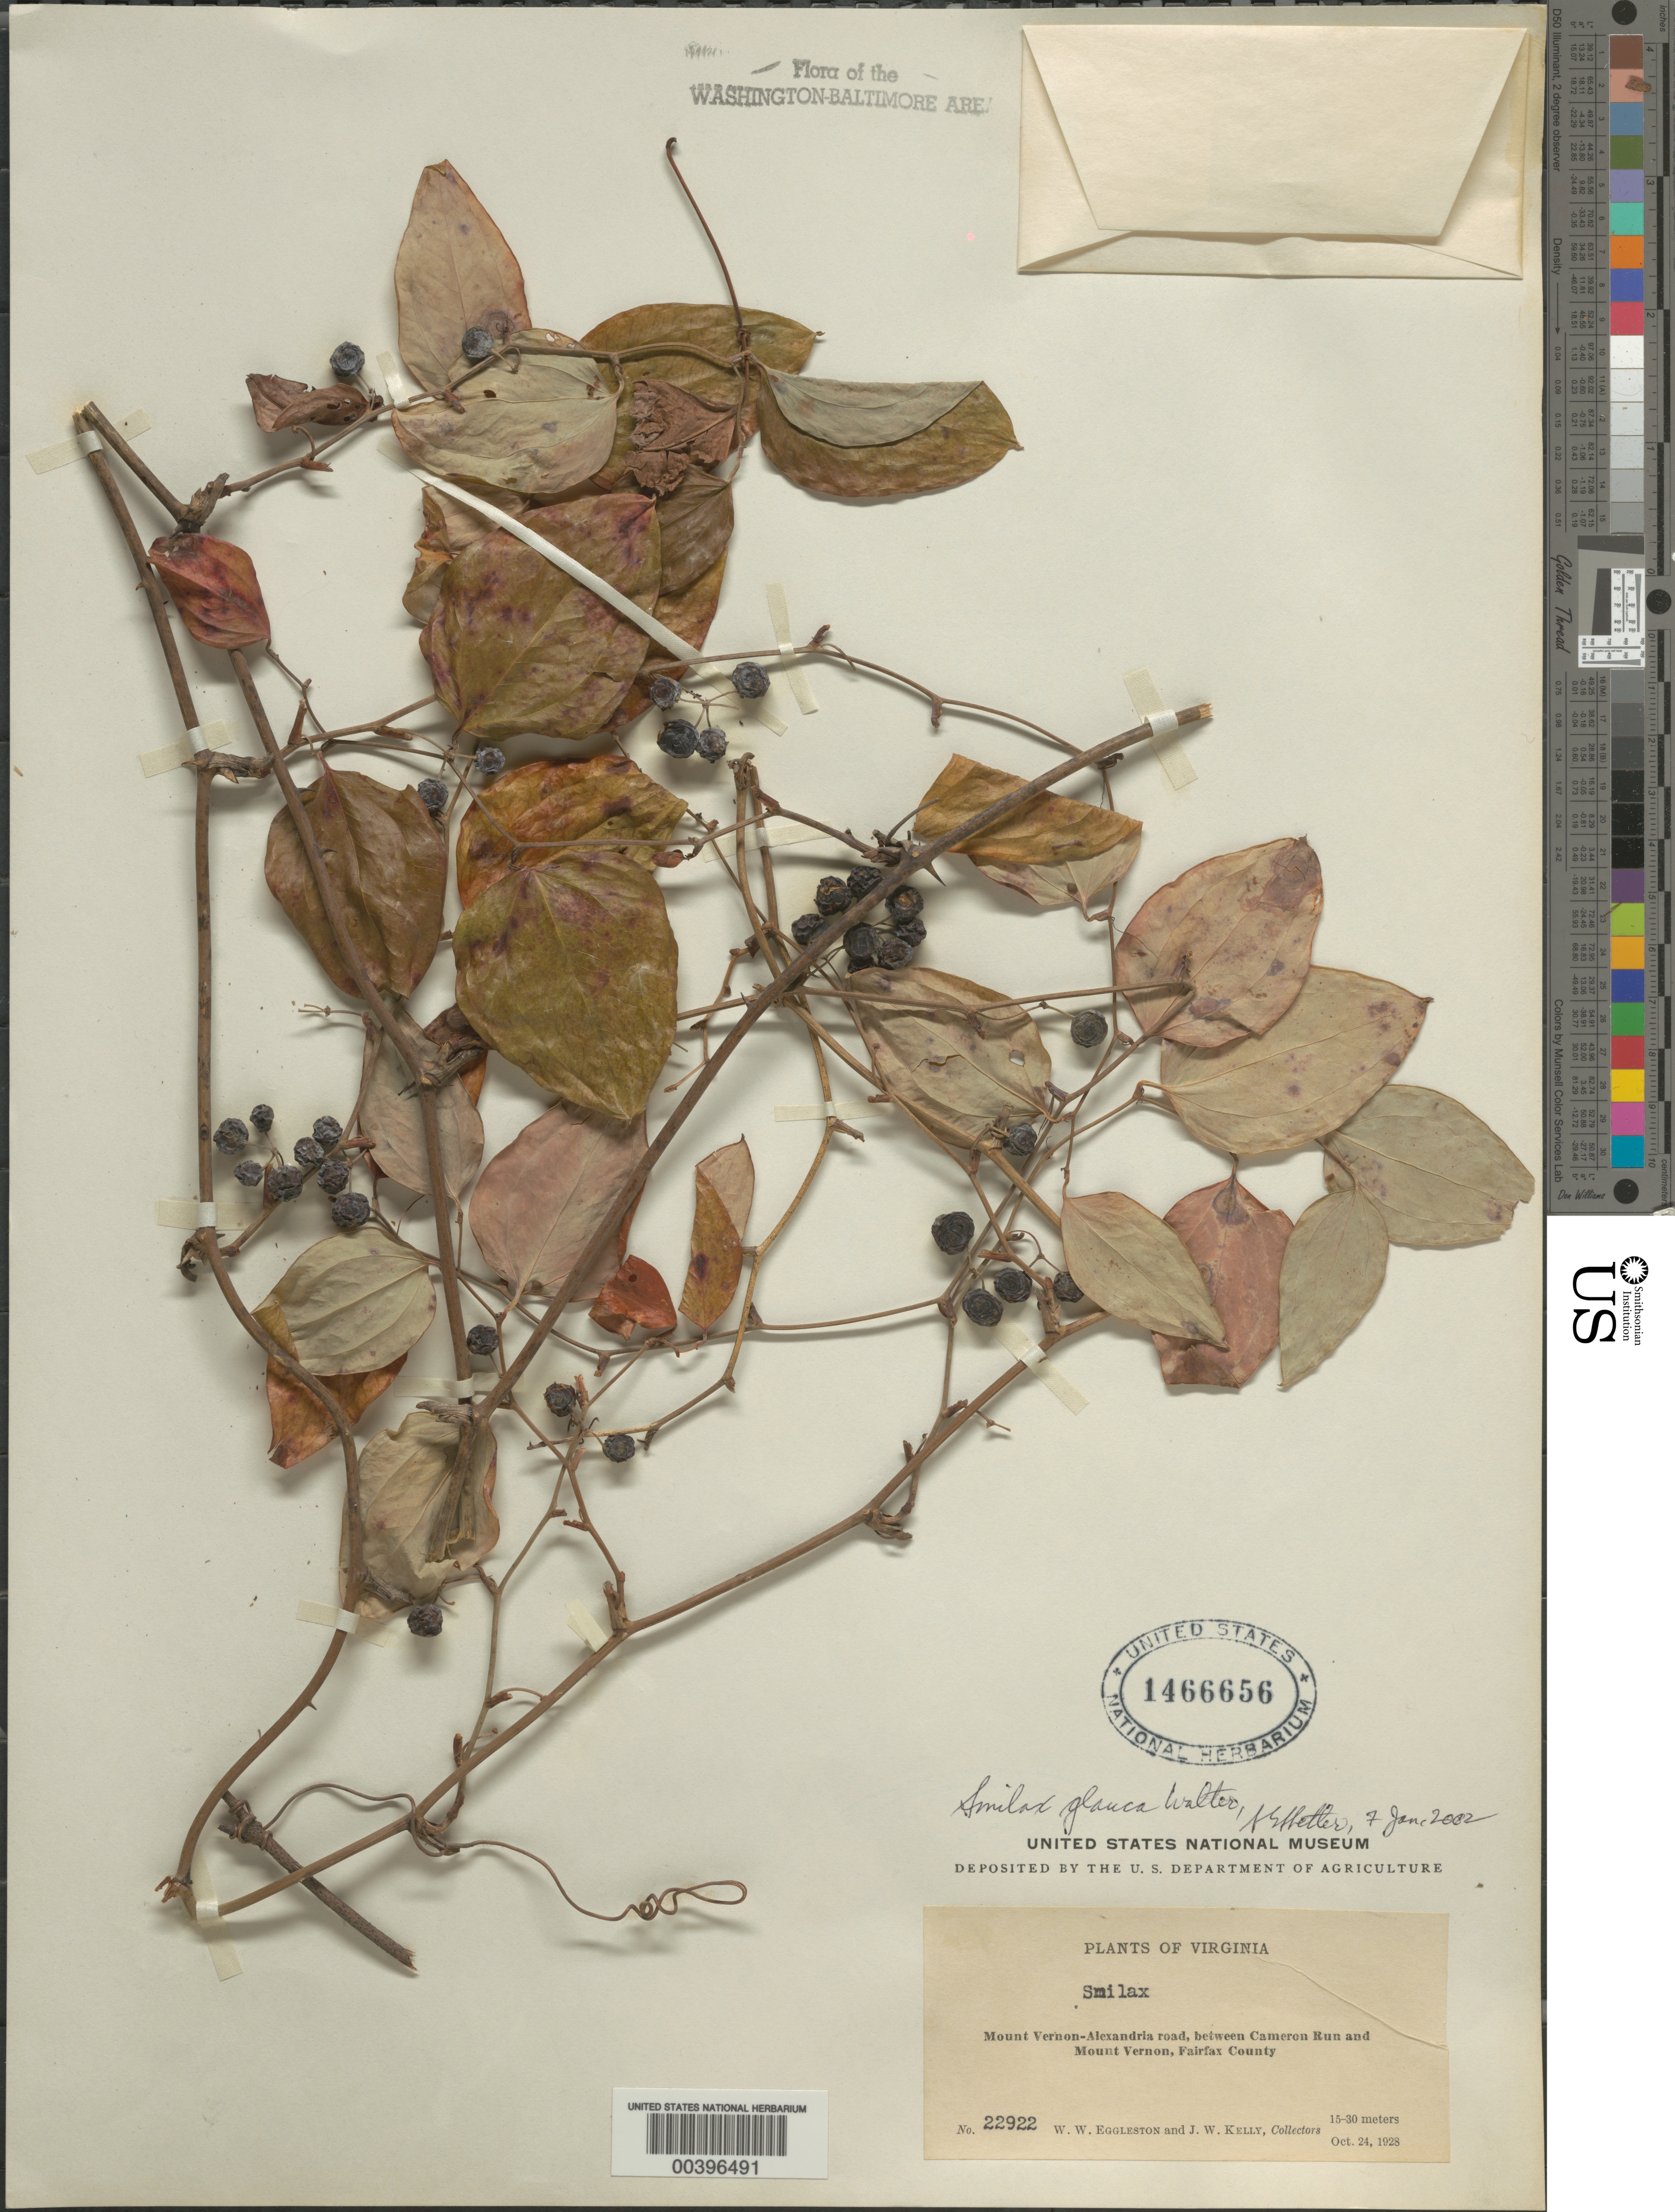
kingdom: Plantae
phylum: Tracheophyta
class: Liliopsida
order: Liliales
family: Smilacaceae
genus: Smilax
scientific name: Smilax glauca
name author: Walter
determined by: Shetler, Stanwyn G., (US), NMNH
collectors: W. W. Eggleston & J. Kelly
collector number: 22922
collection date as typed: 24 Oct 1928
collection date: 1928-10-24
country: United States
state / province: Virginia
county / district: Fairfax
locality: Mount Vernon-Alexandria Road, between Cameron Run and Mount Vernon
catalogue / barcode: US 1466656